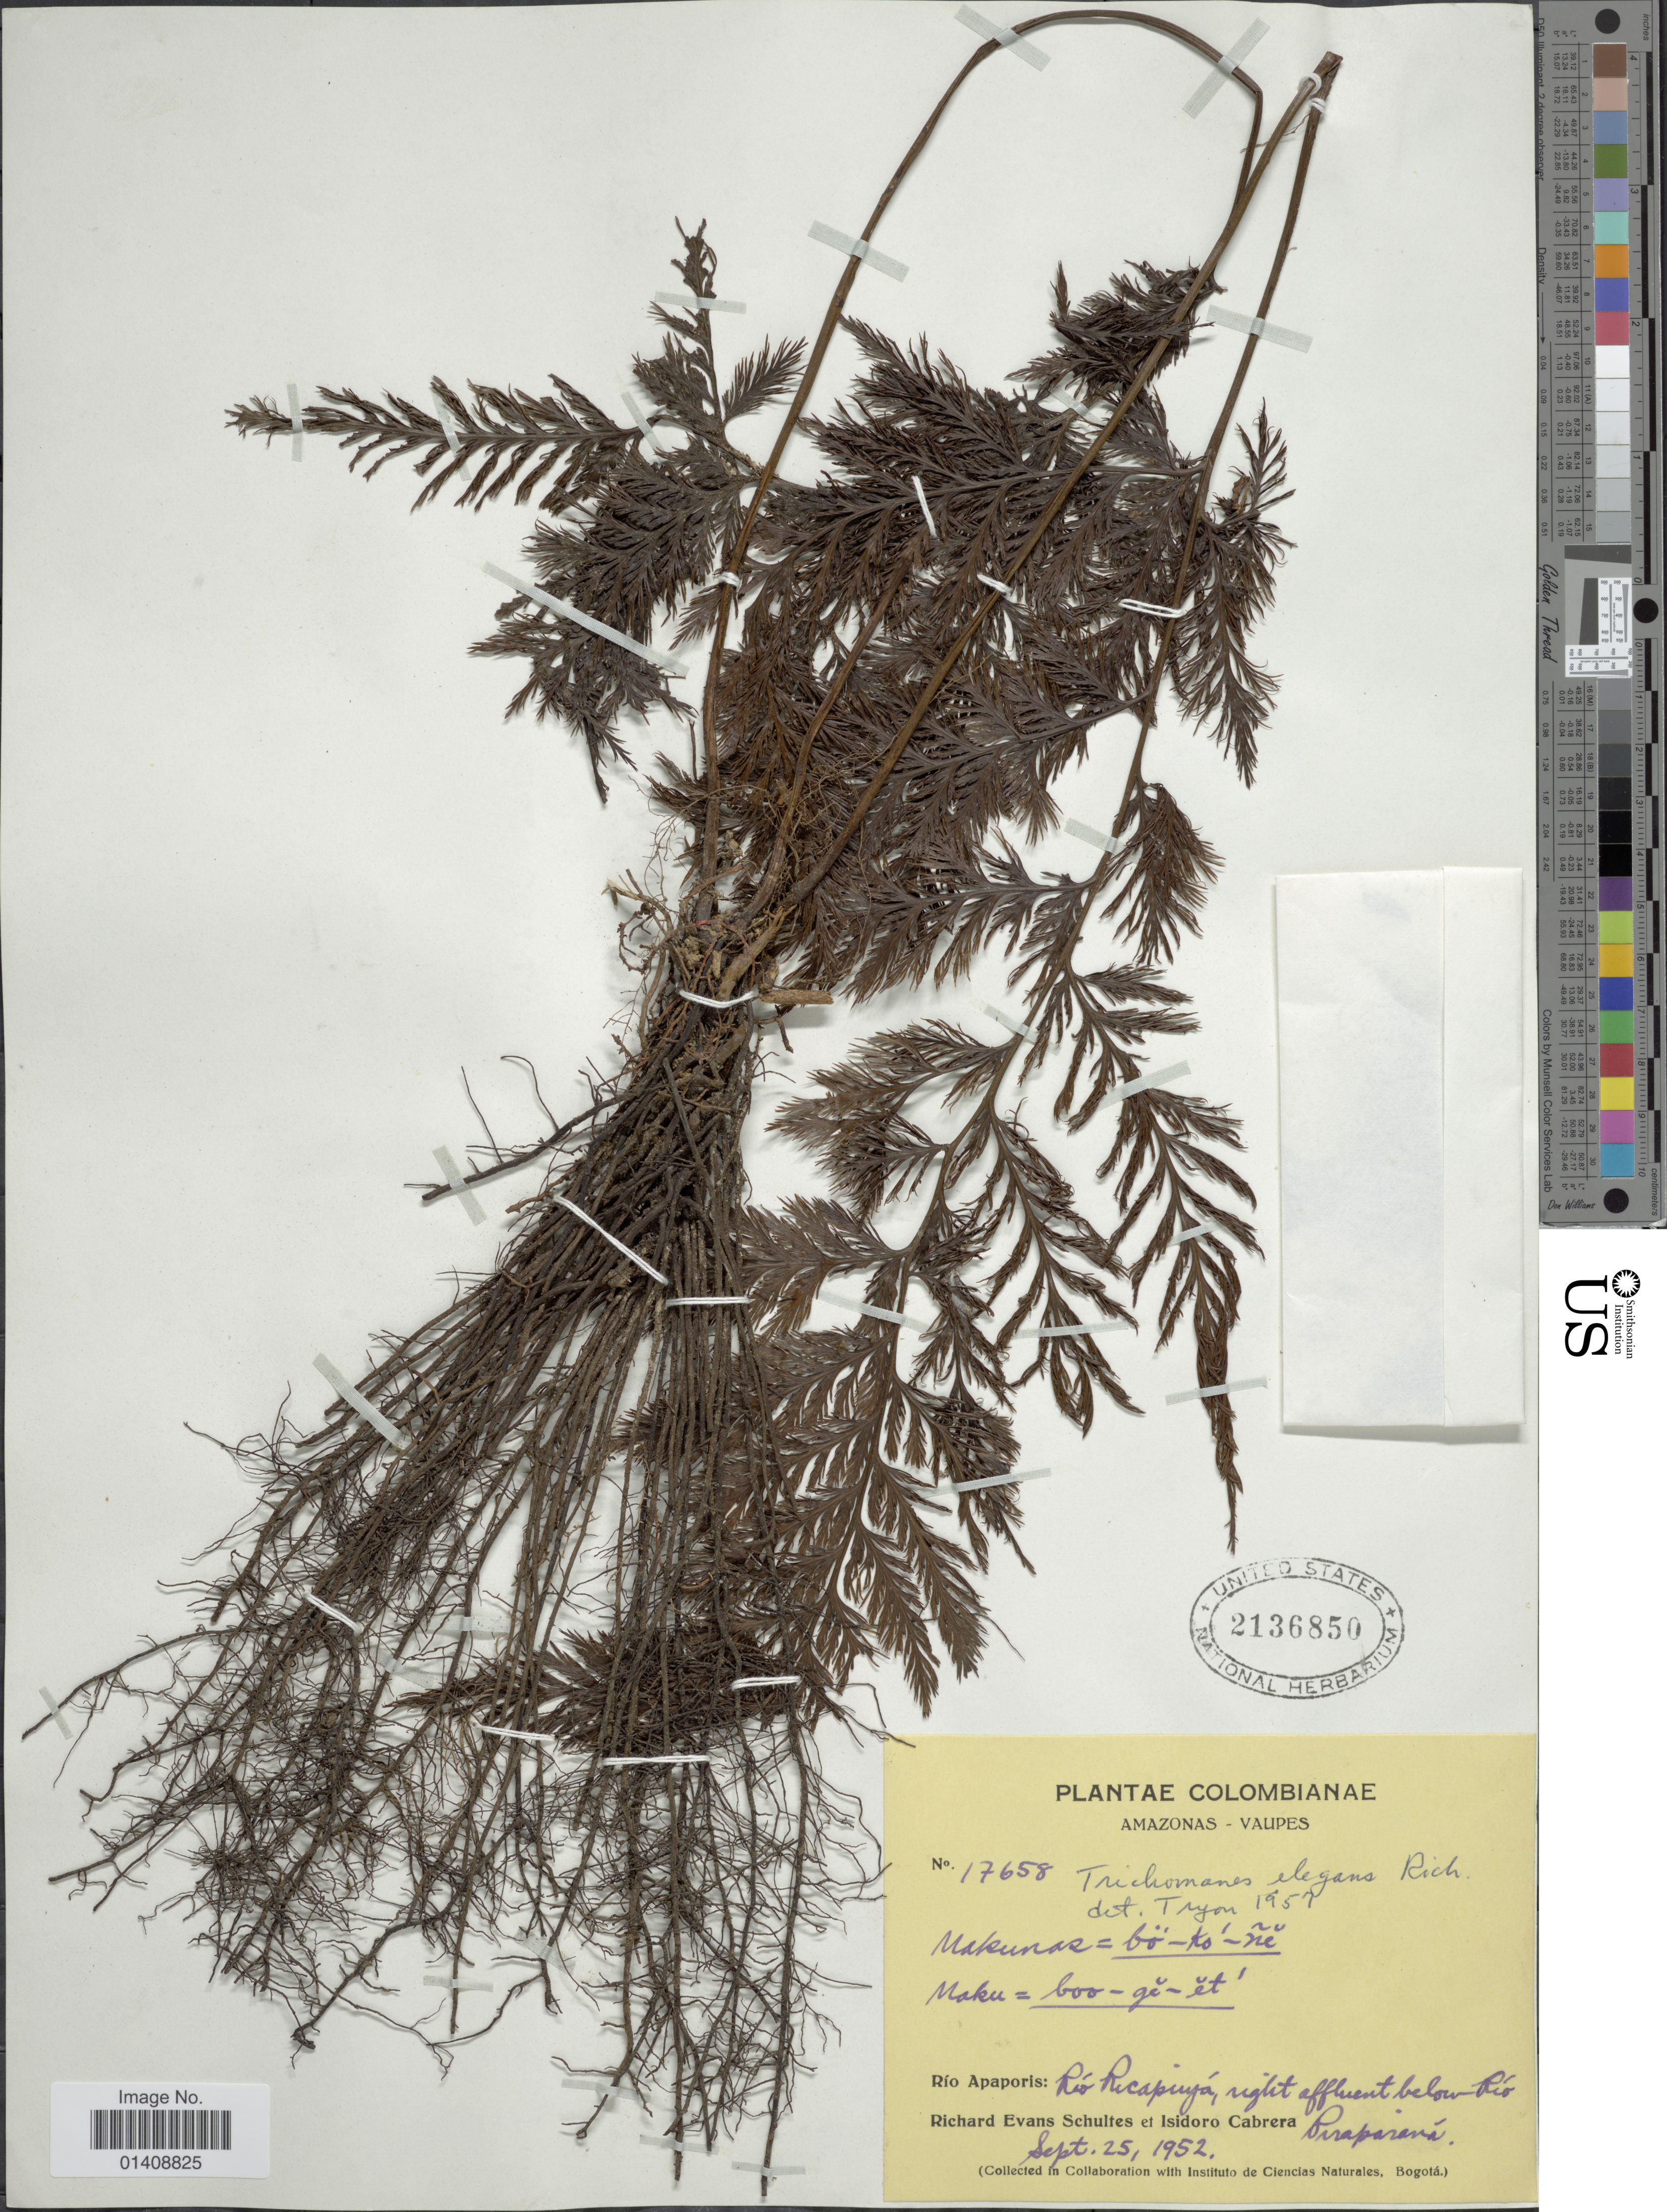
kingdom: Plantae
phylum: Tracheophyta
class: Polypodiopsida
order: Hymenophyllales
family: Hymenophyllaceae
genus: Trichomanes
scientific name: Trichomanes elegans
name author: Rich.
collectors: R. E. Schultes & I. Cabrera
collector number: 17658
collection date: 1952-09-25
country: Colombia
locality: Amazonas-Vaupes. Rio Apaporis: Rio Ricapiuja, right affluent below Rio Pira Paraná.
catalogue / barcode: US 2136850